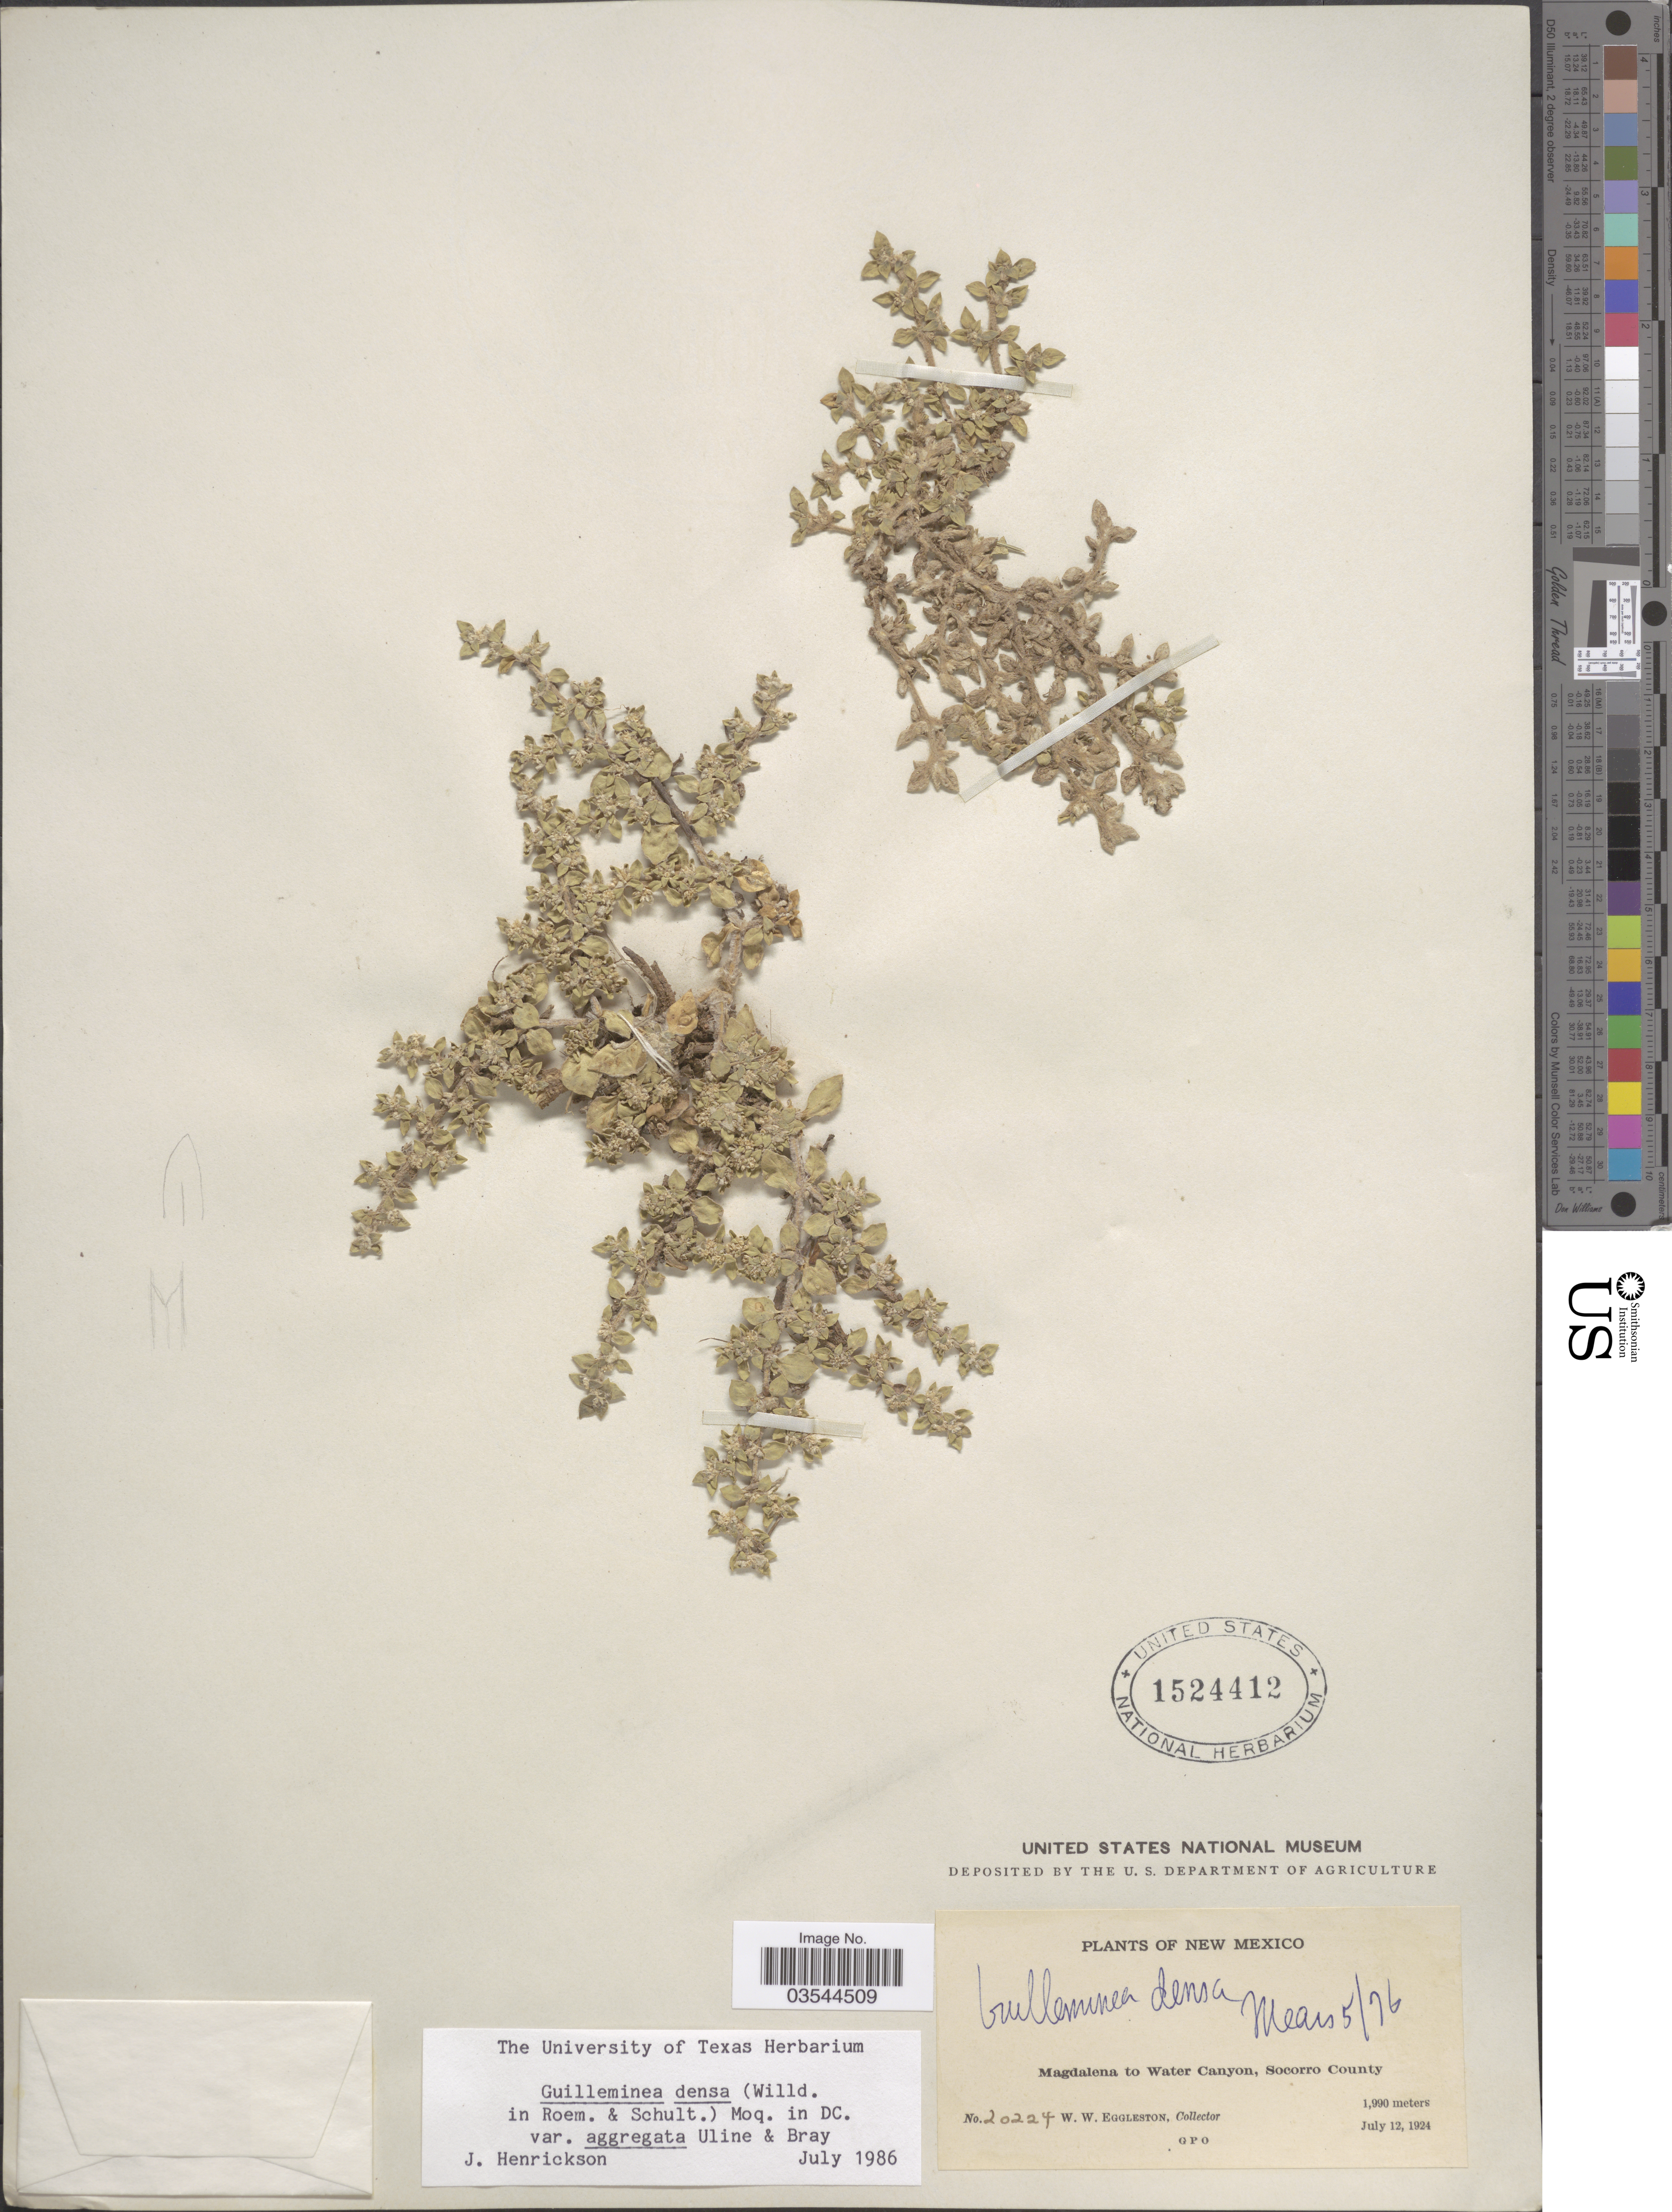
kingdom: Plantae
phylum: Tracheophyta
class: Magnoliopsida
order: Caryophyllales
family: Amaranthaceae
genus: Guilleminea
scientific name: Guilleminea densa var. aggregata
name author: Uline & W.L. Bray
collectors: W. W. Eggleston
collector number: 20224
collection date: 1924-07-12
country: United States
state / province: New Mexico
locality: Magdalena to Water Canyon, Socorro County.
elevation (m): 1990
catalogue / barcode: US 1524412